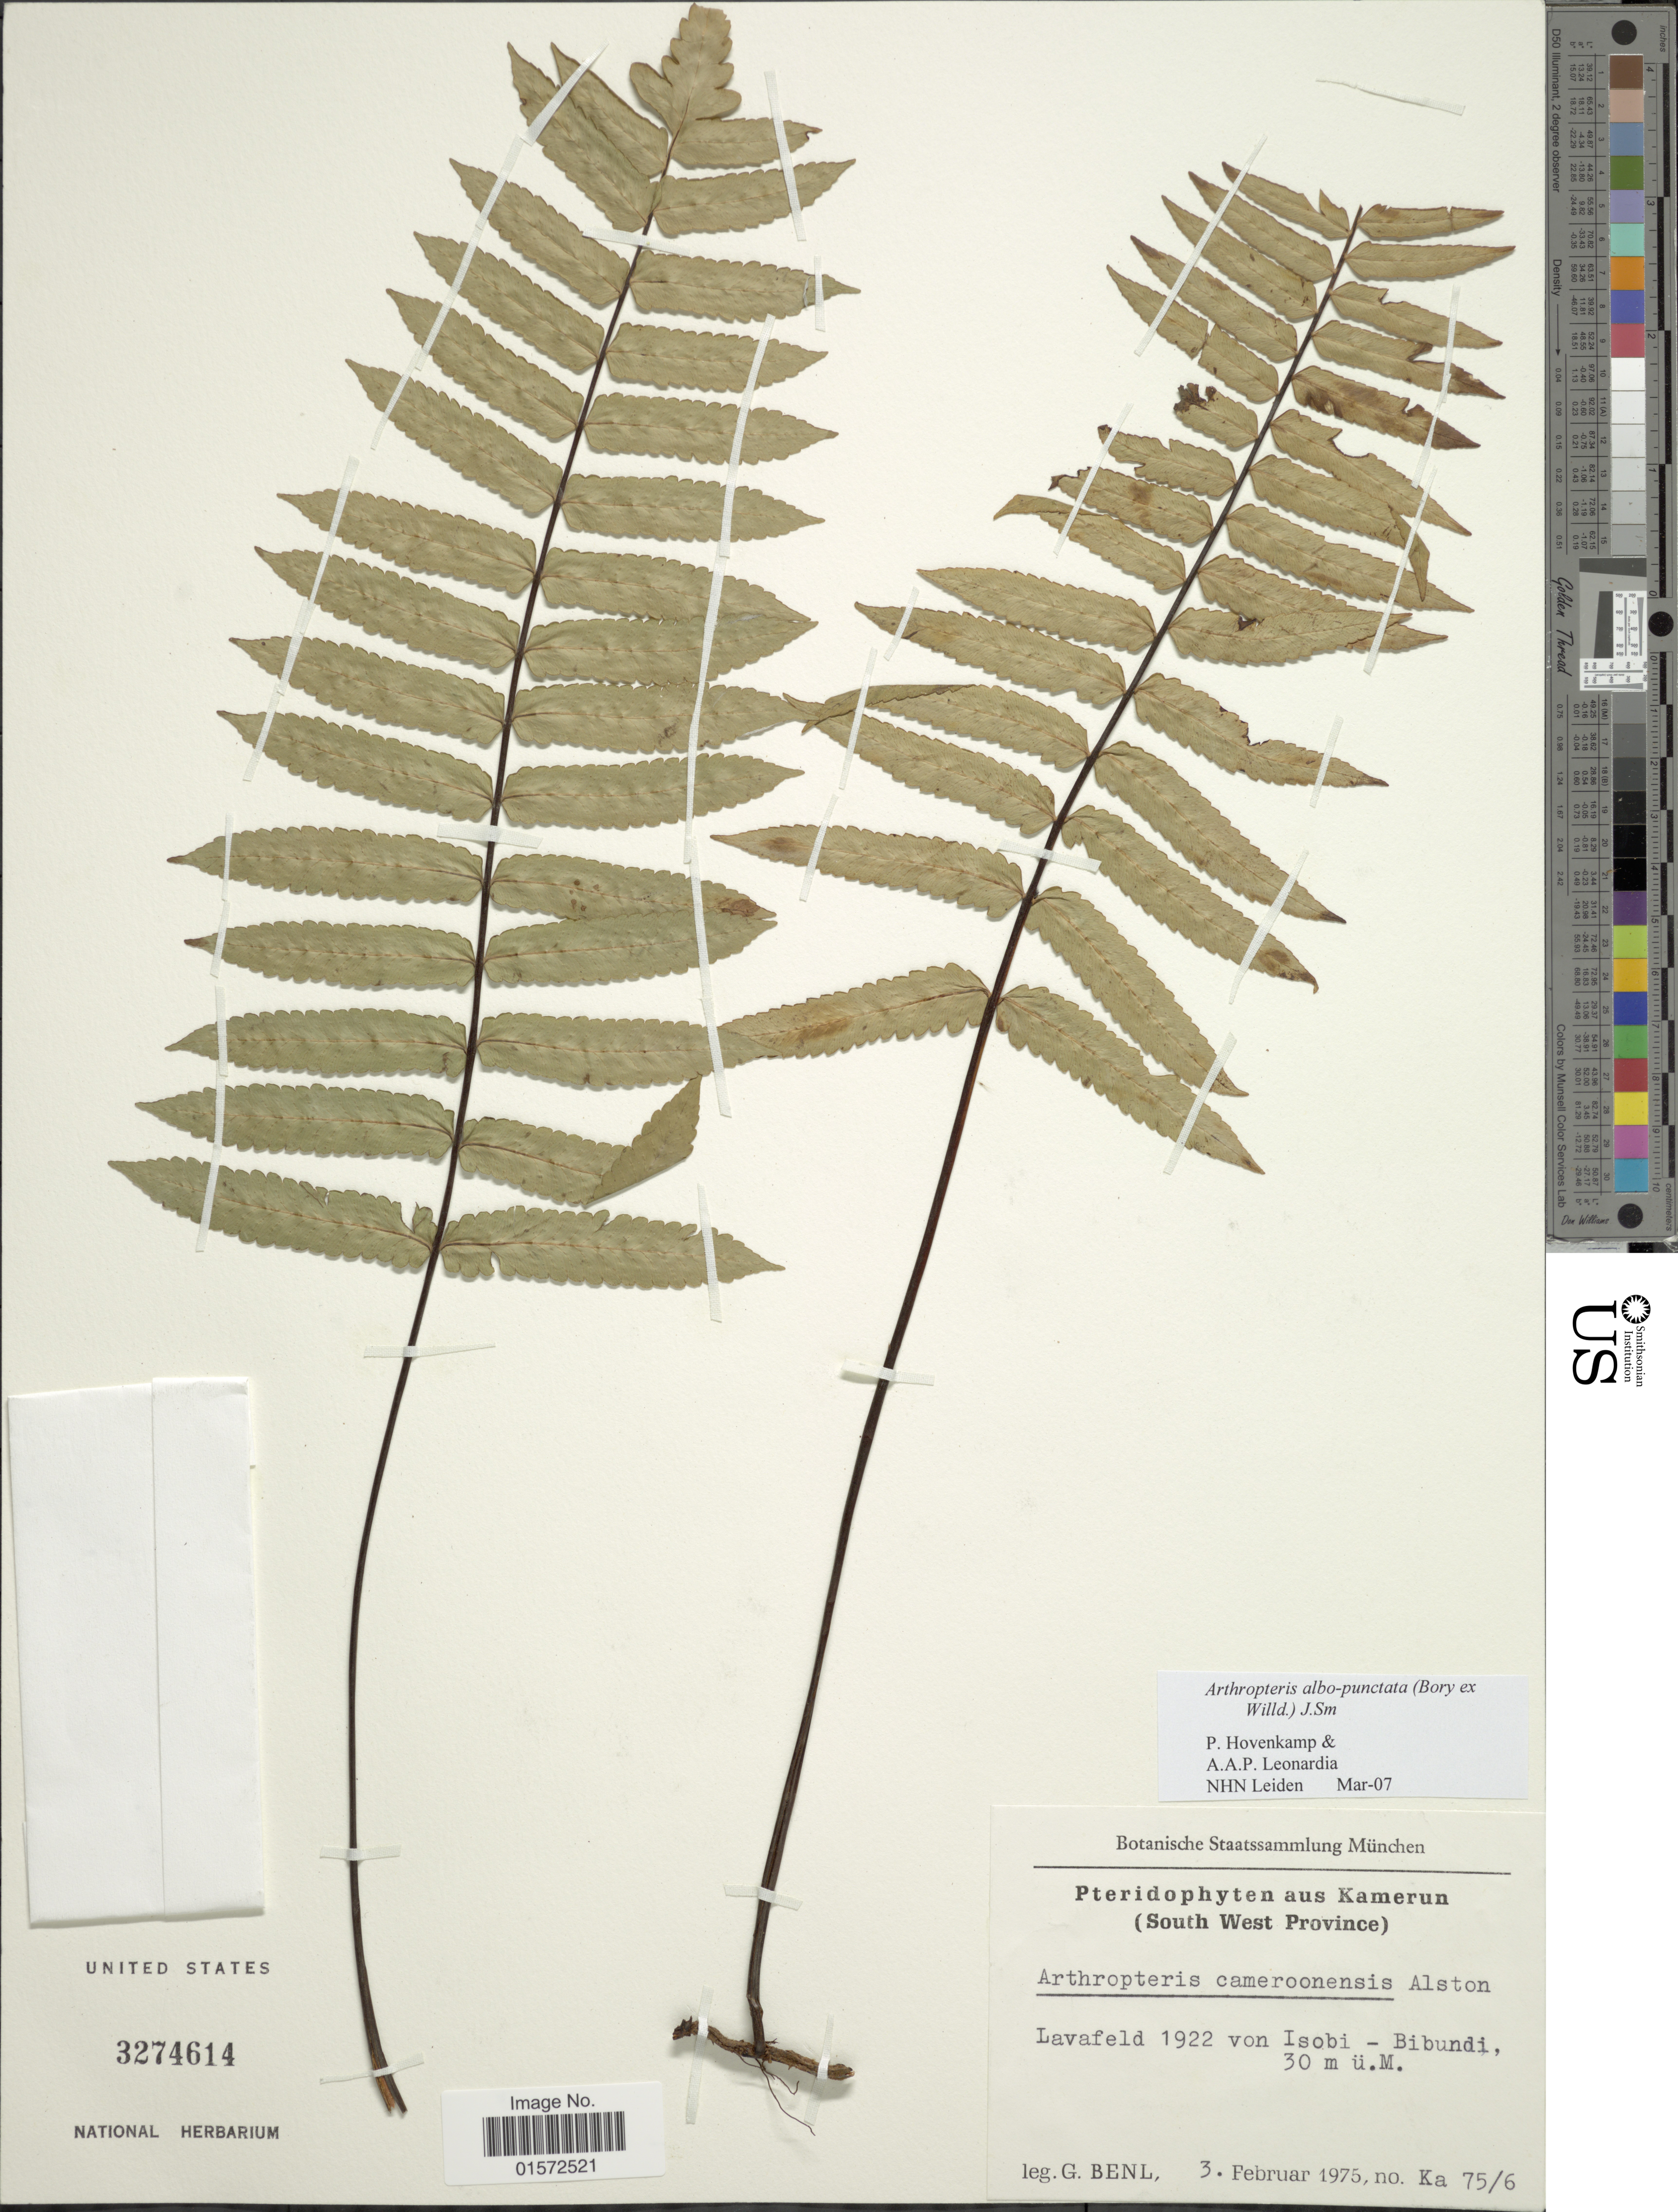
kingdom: Plantae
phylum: Tracheophyta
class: Polypodiopsida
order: Polypodiales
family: Tectariaceae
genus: Arthropteris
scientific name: Arthropteris albopunctata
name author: (Bory ex Willd.) J. Sm.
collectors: G. Benl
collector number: Ka 75/6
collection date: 1975-02-03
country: Cameroon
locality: South Wesrt Province, Lavafeld 1922 von Isobi- bibundi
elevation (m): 30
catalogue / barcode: US 3274614